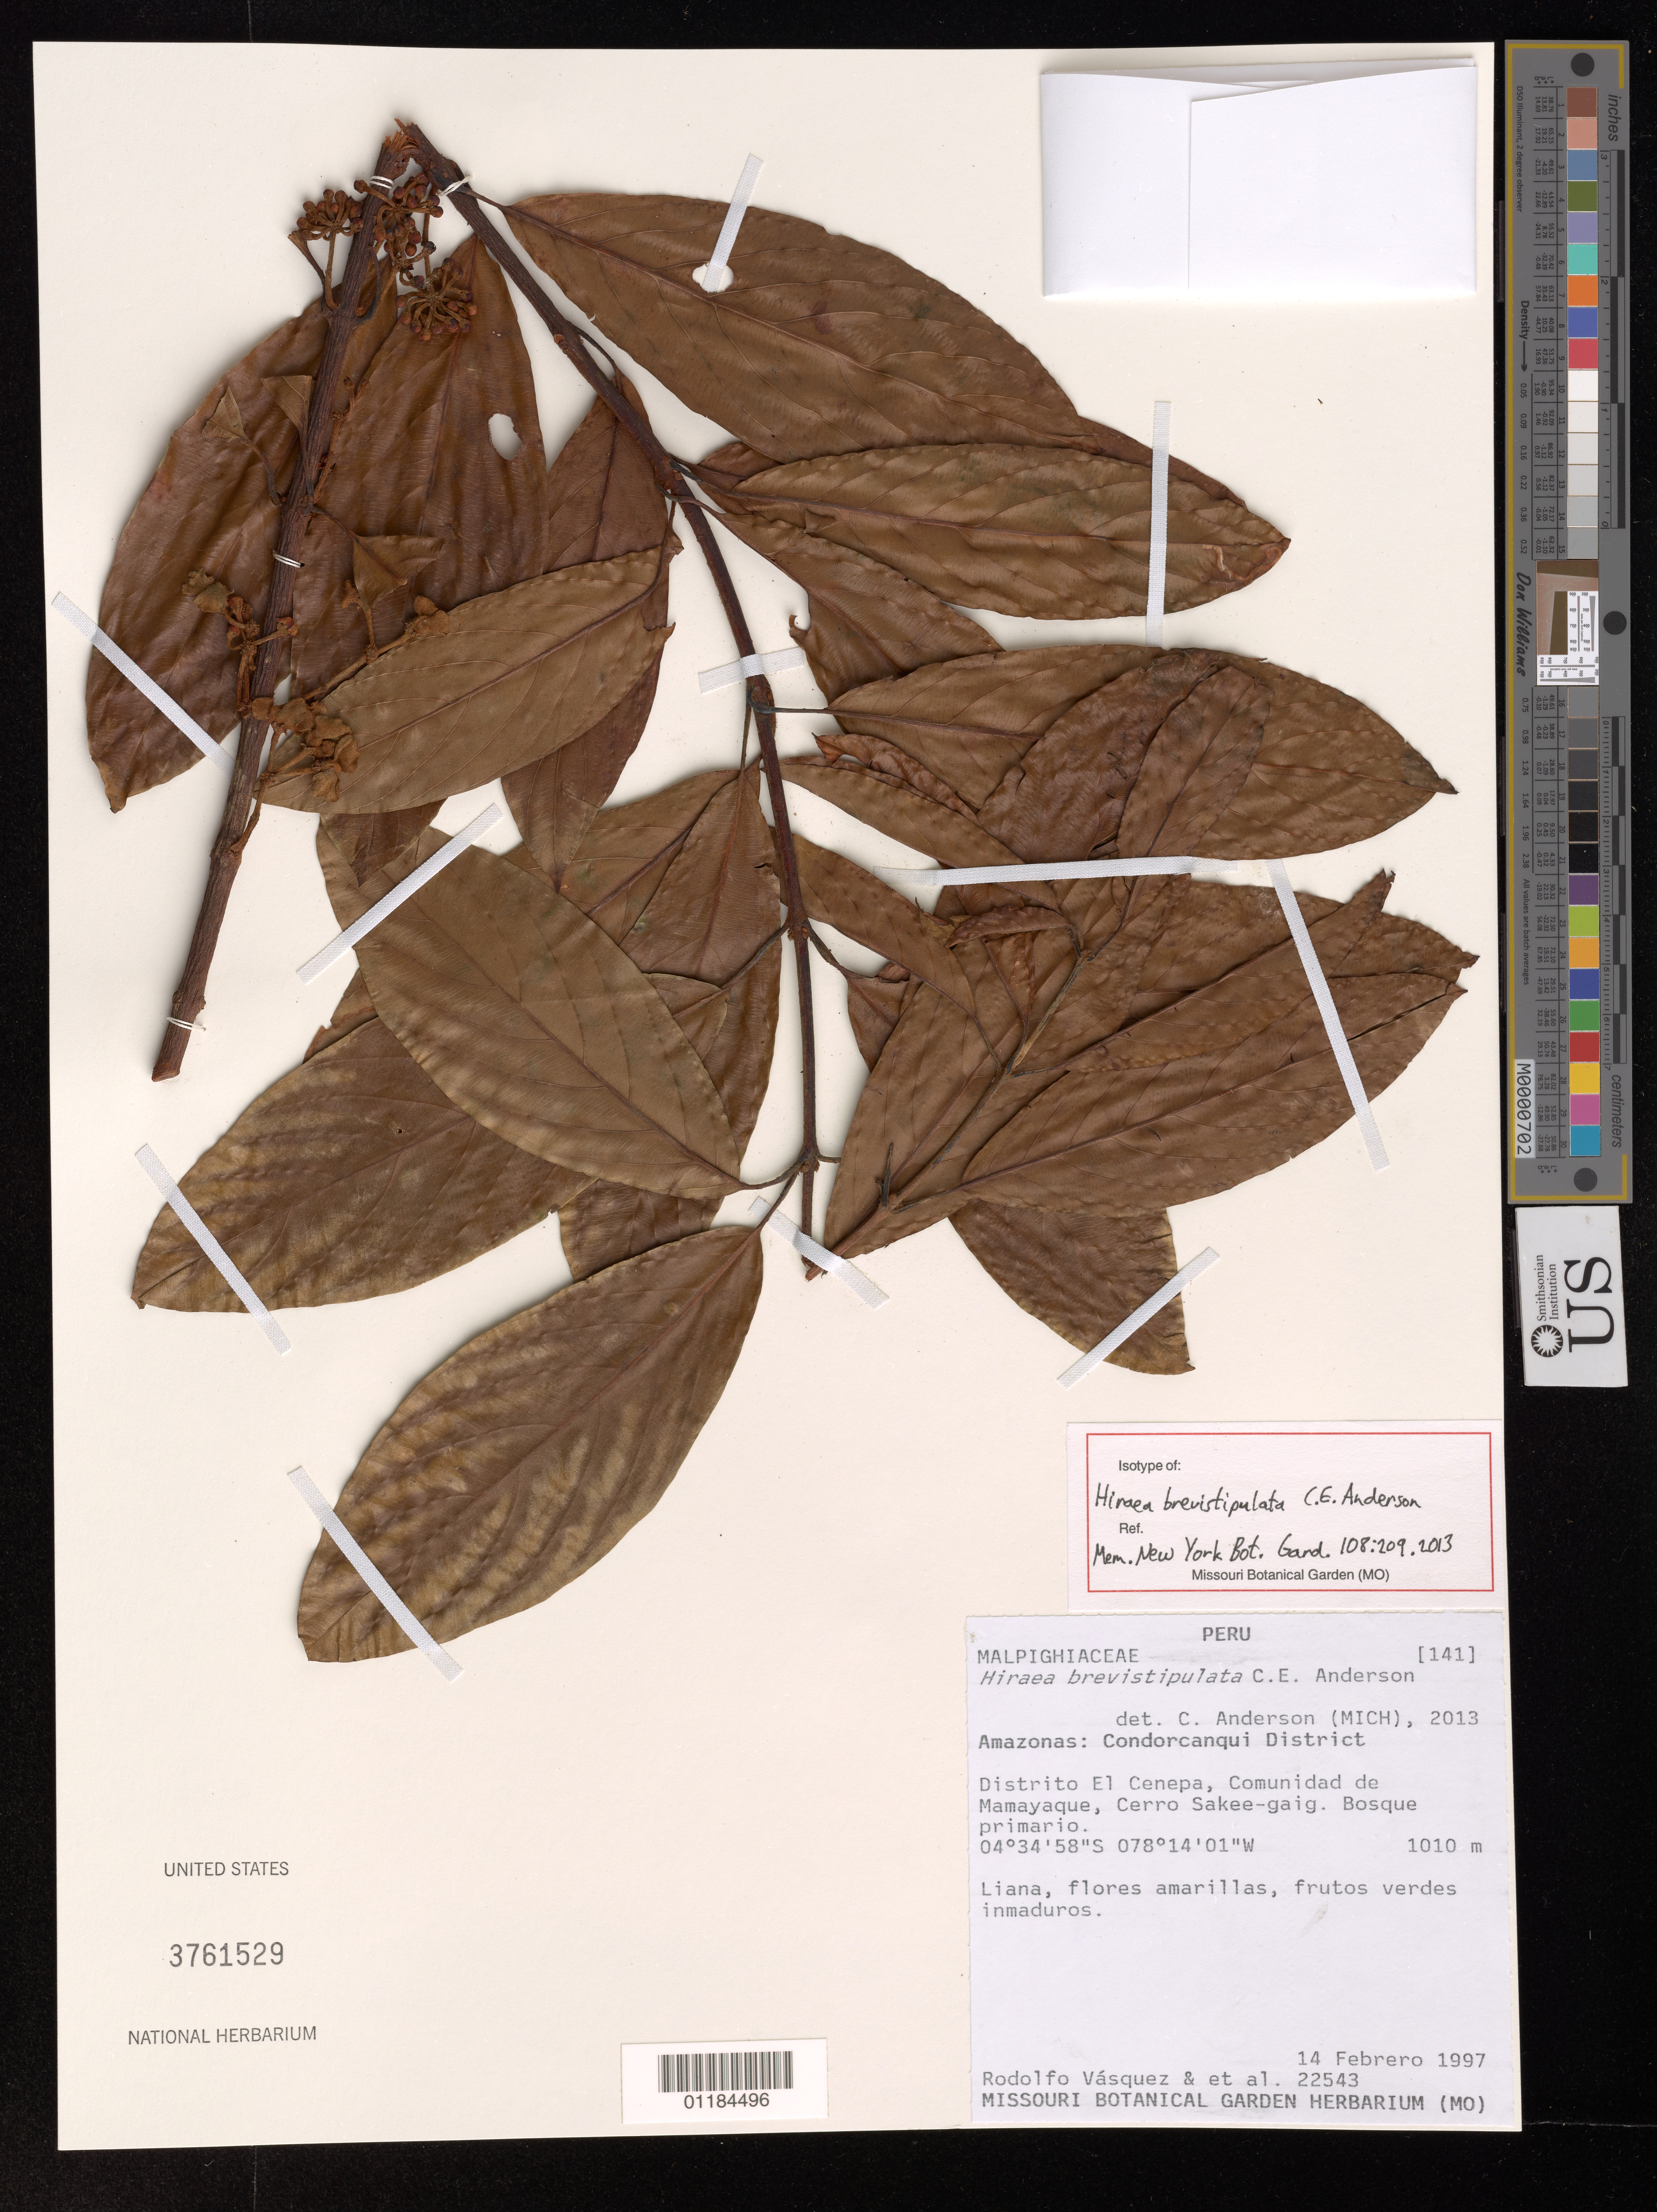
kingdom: Plantae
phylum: Tracheophyta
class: Magnoliopsida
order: Malpighiales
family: Malpighiaceae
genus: Hiraea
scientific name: Hiraea brevistipulata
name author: C.E. Anderson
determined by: Anderson, C. E., (MICH)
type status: Isotype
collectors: R. Vásquez, R. Rojas & A. Peña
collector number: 22543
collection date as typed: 14 Febrero 1997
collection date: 1997-02-14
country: Peru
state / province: Amazonas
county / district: Condorcanqui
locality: Prov. Condorcanqui; Dtto. El Cenepa, comunidad de Mamayaque, Río Cenepa, Cerro Sakee-gaig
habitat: bosque primario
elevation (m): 1010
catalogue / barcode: US 3761529